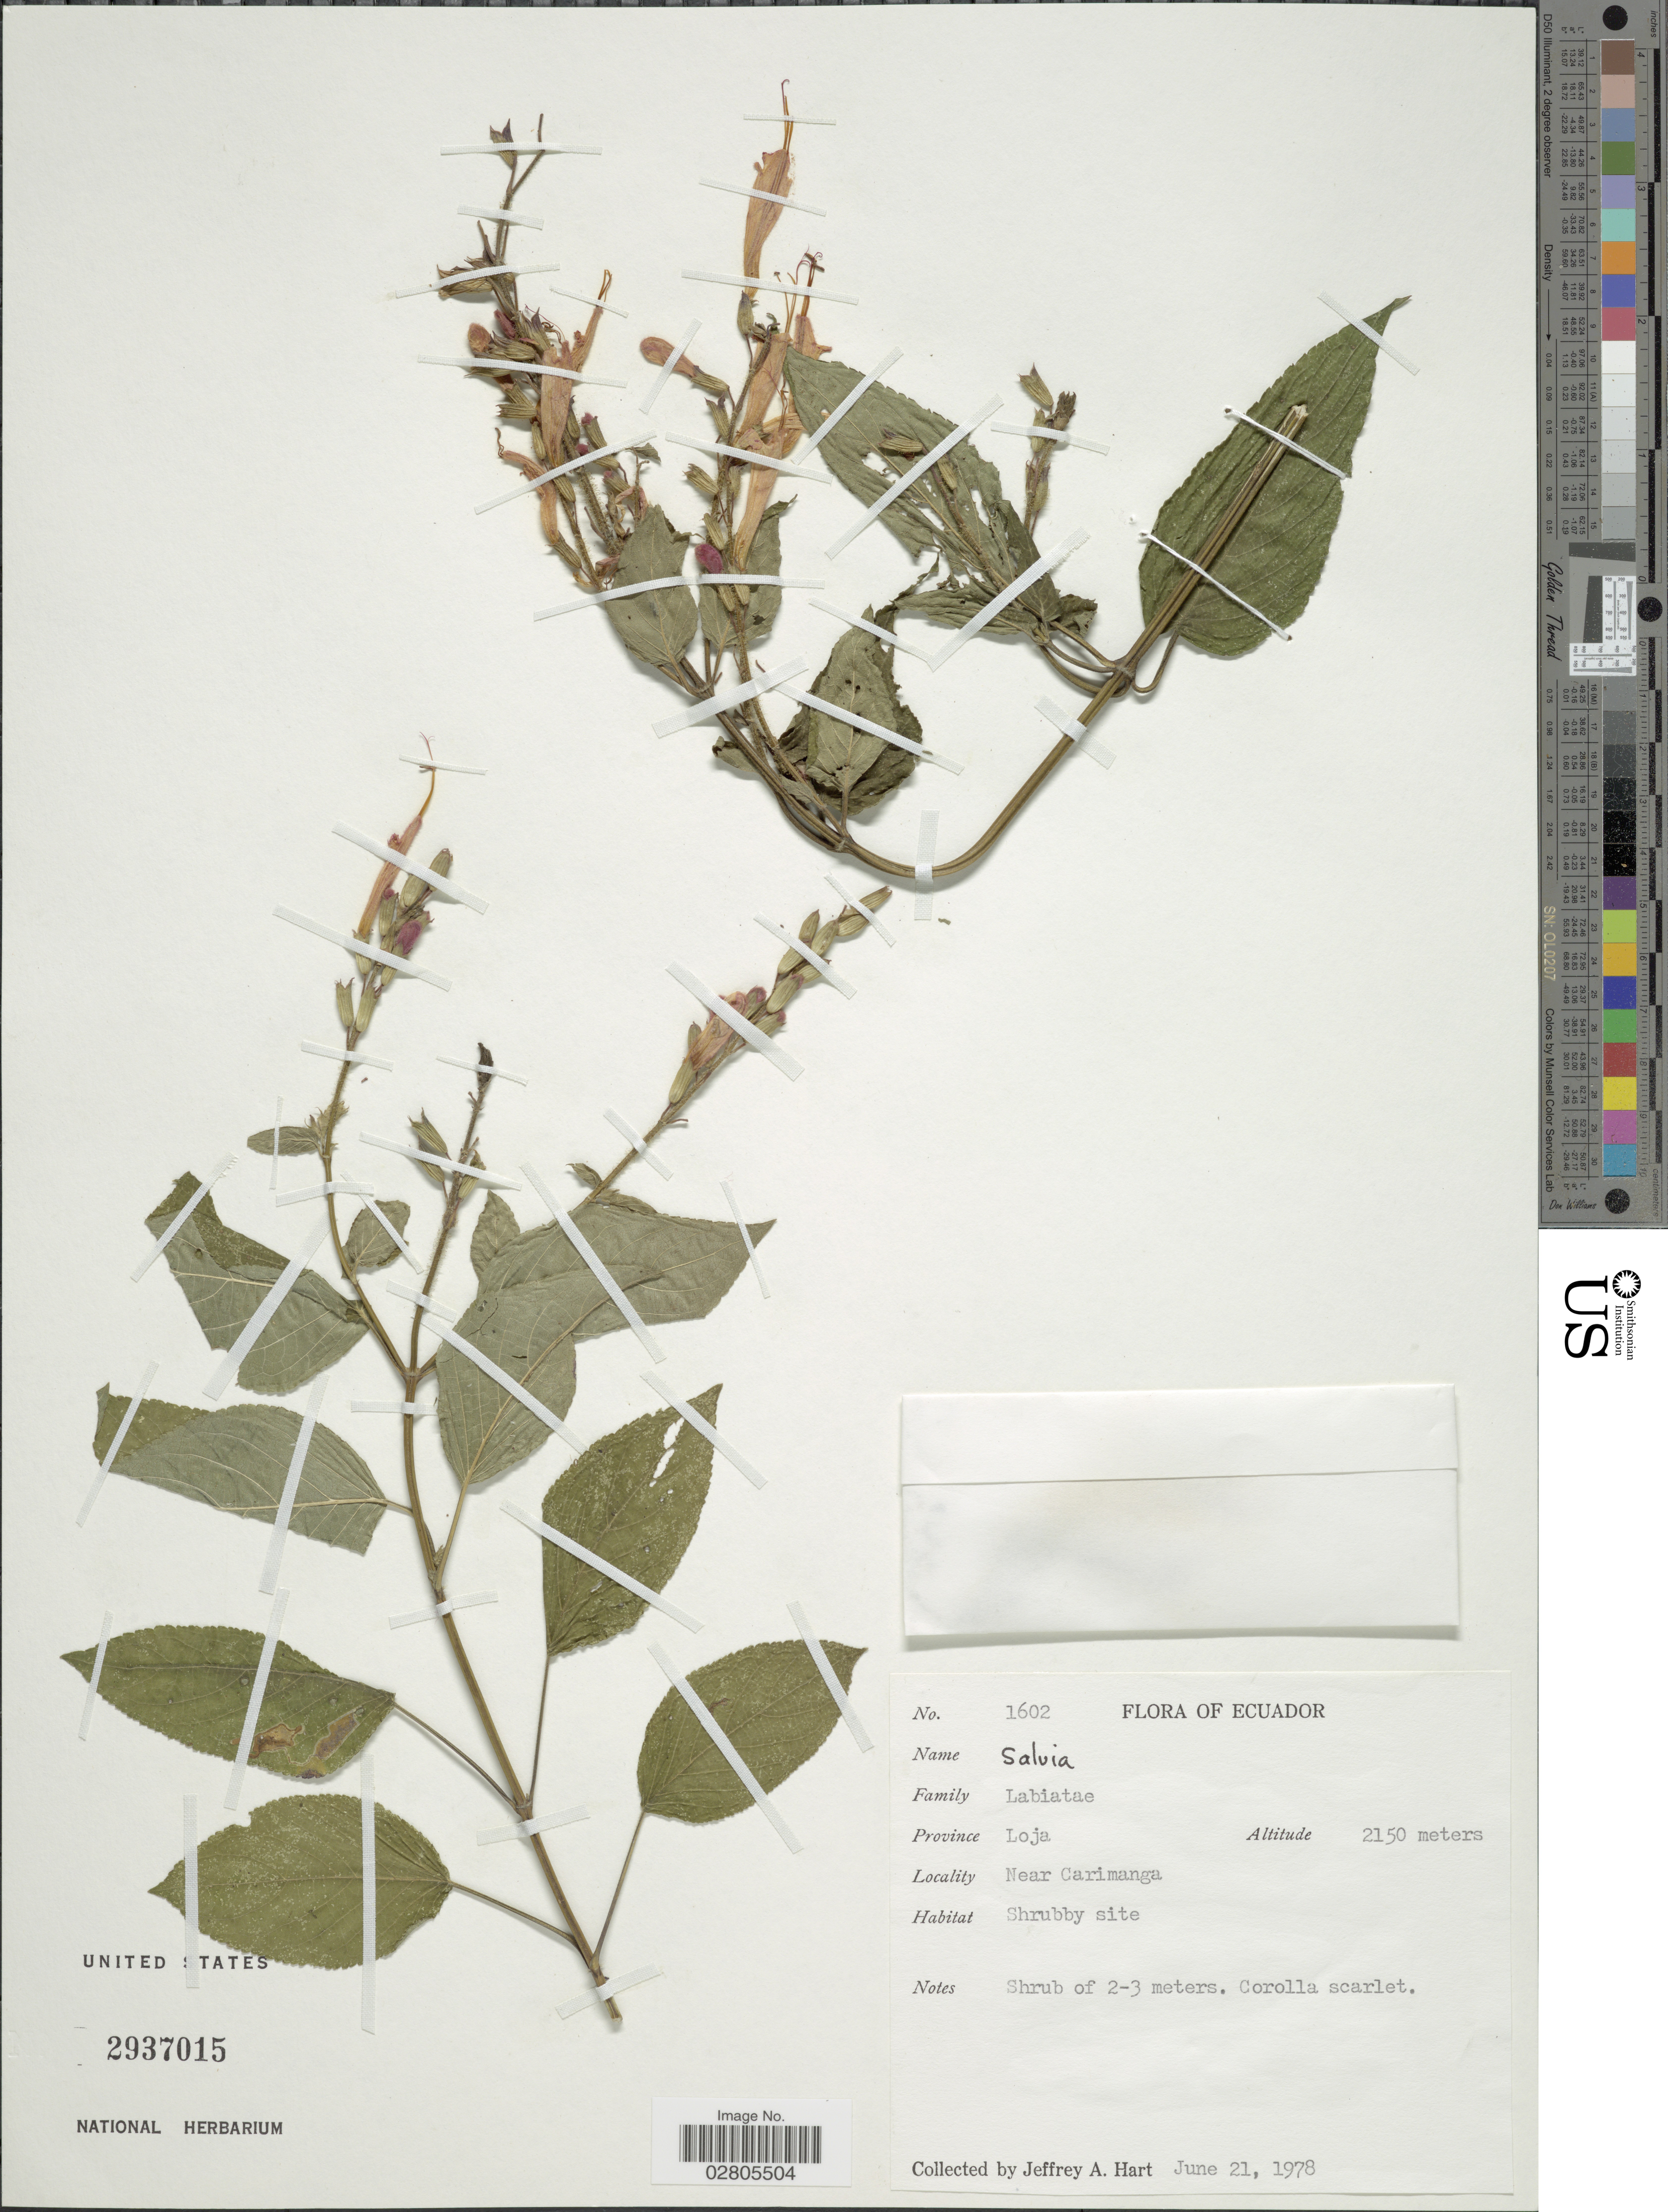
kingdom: Plantae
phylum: Tracheophyta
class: Magnoliopsida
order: Lamiales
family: Lamiaceae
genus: Salvia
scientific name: Salvia sp.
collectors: J. A. Hart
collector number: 1602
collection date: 1978-06-21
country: Ecuador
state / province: Loja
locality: Province Loja, Near Carimanga.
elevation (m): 2150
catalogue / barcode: US 2937015